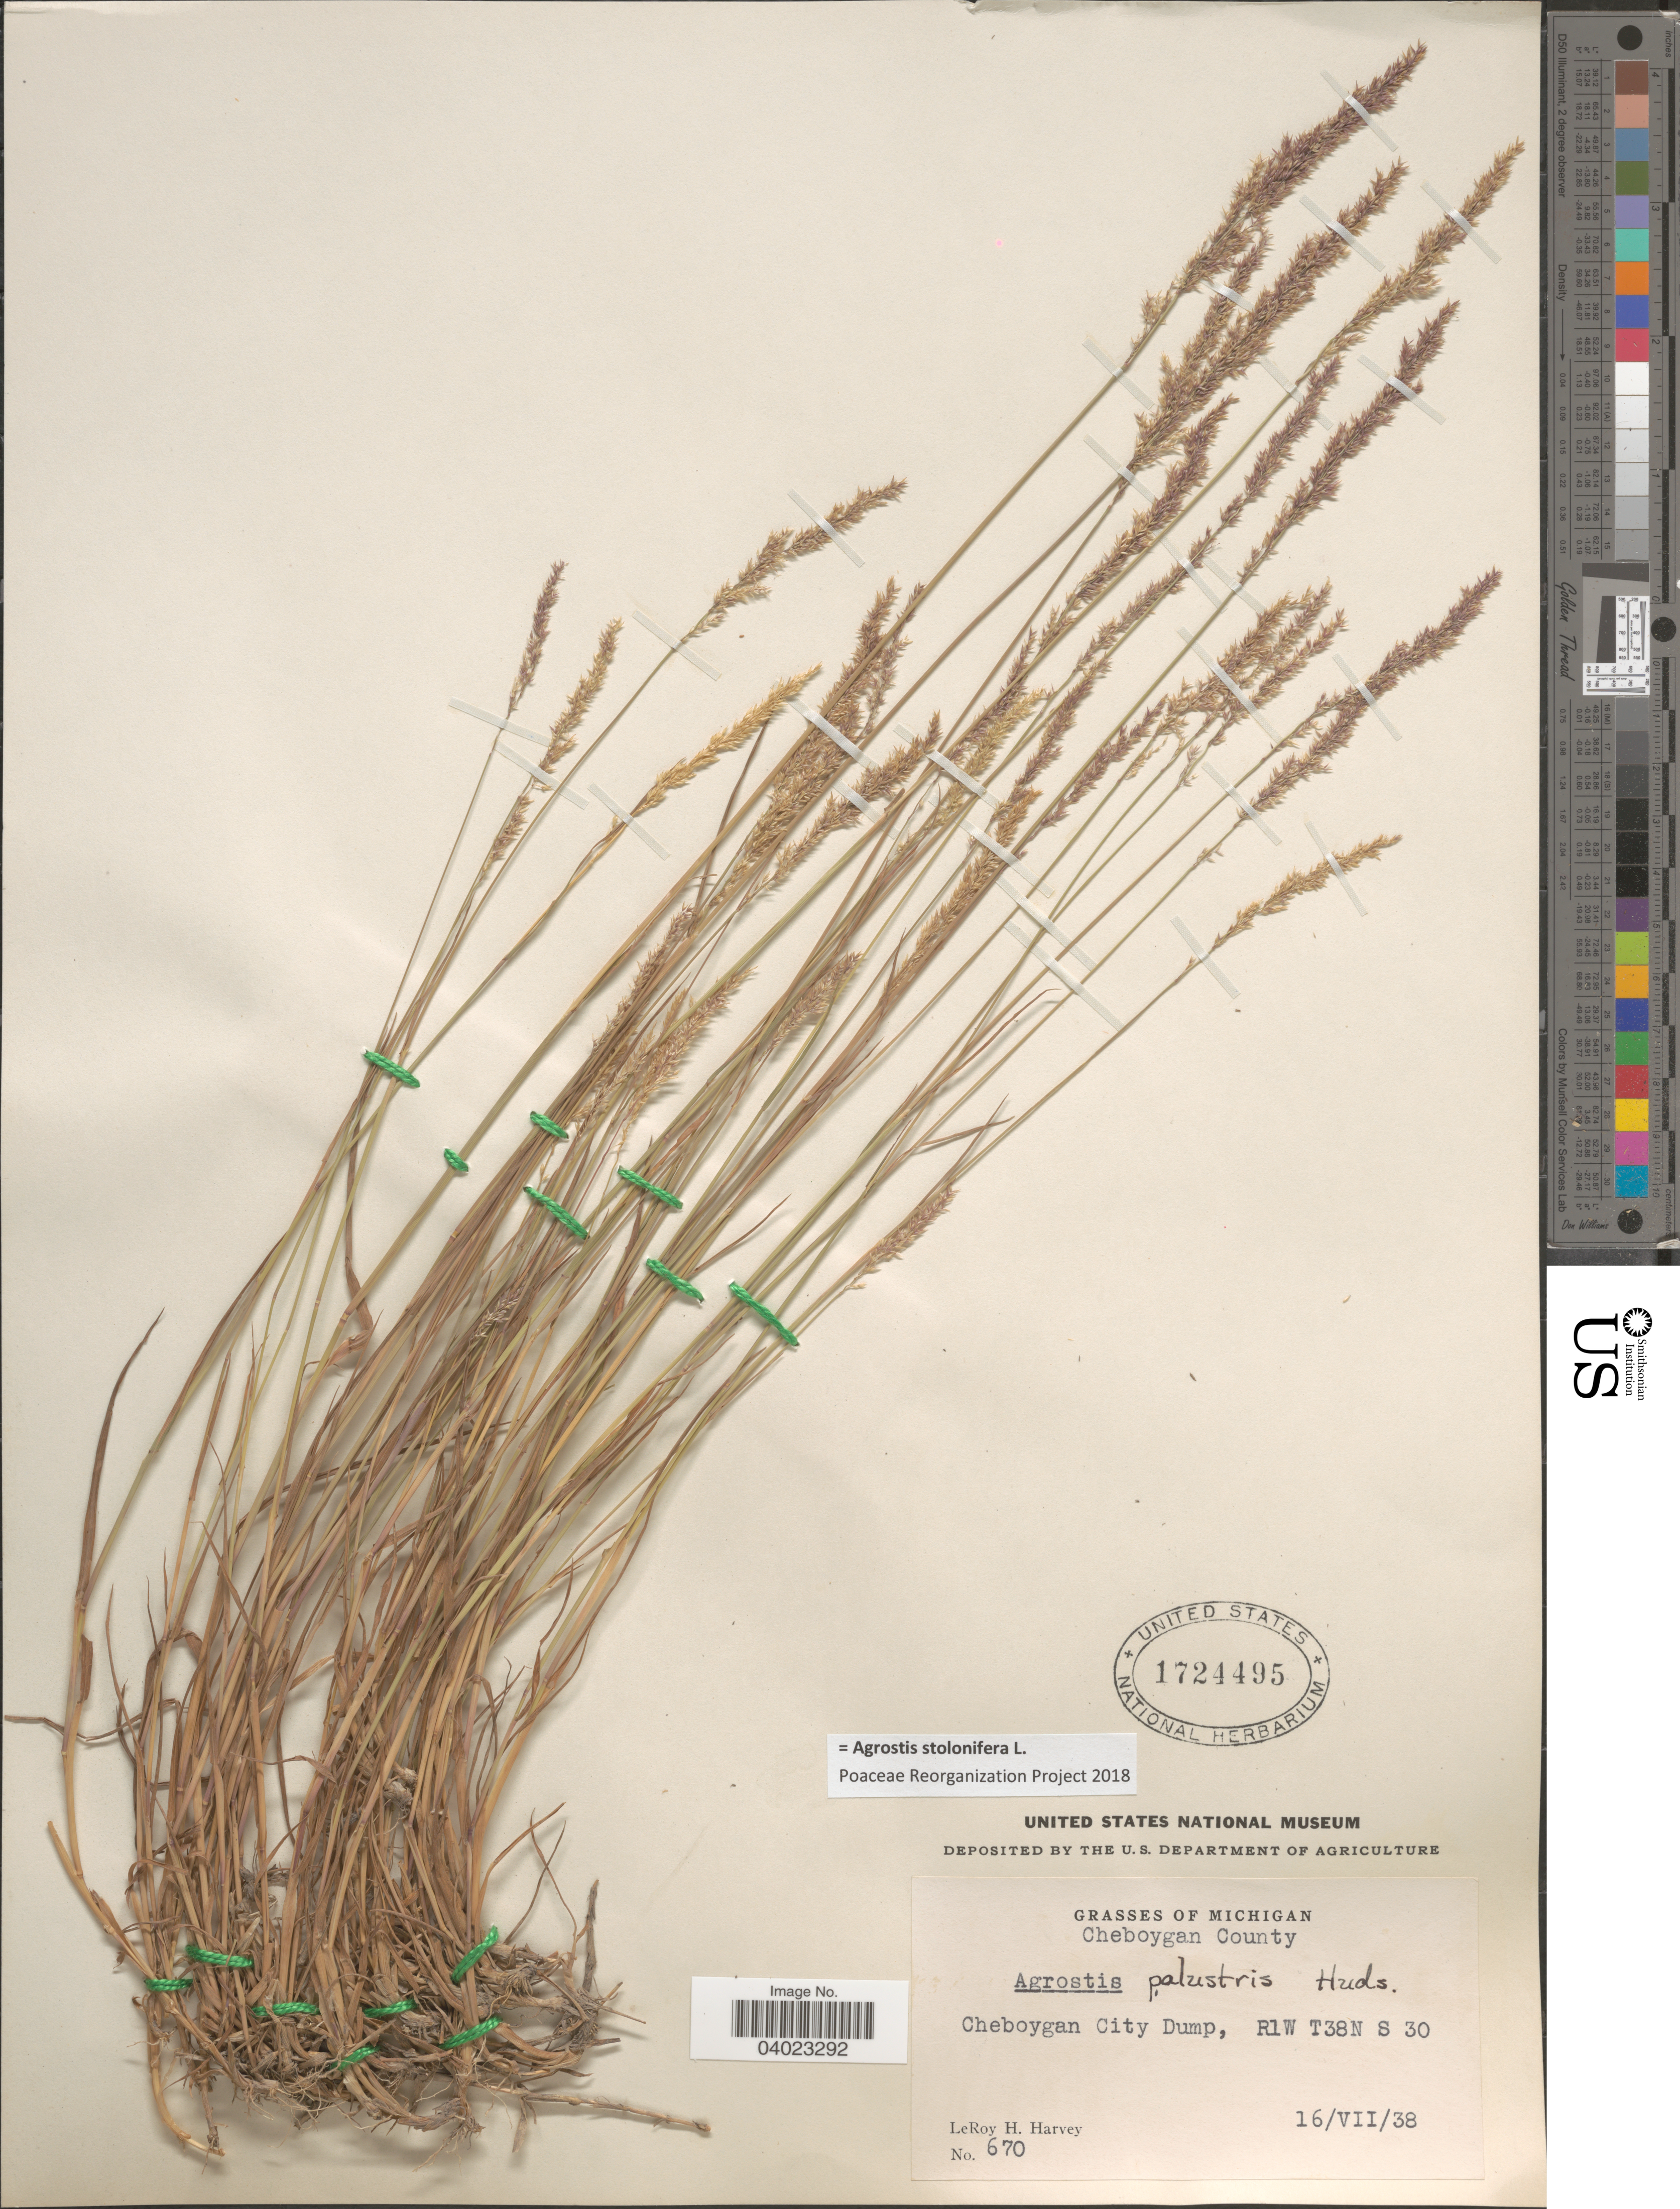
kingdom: Plantae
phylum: Tracheophyta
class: Liliopsida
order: Poales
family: Poaceae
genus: Agrostis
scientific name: Agrostis stolonifera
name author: L.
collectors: L. H. Harvey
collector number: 670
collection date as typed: Transcribed d/m/y: 16/7/38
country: United States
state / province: Michigan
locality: Cheboygan County. Cheboygan City Dump, R1W T38N S 30.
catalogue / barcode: US 1724495